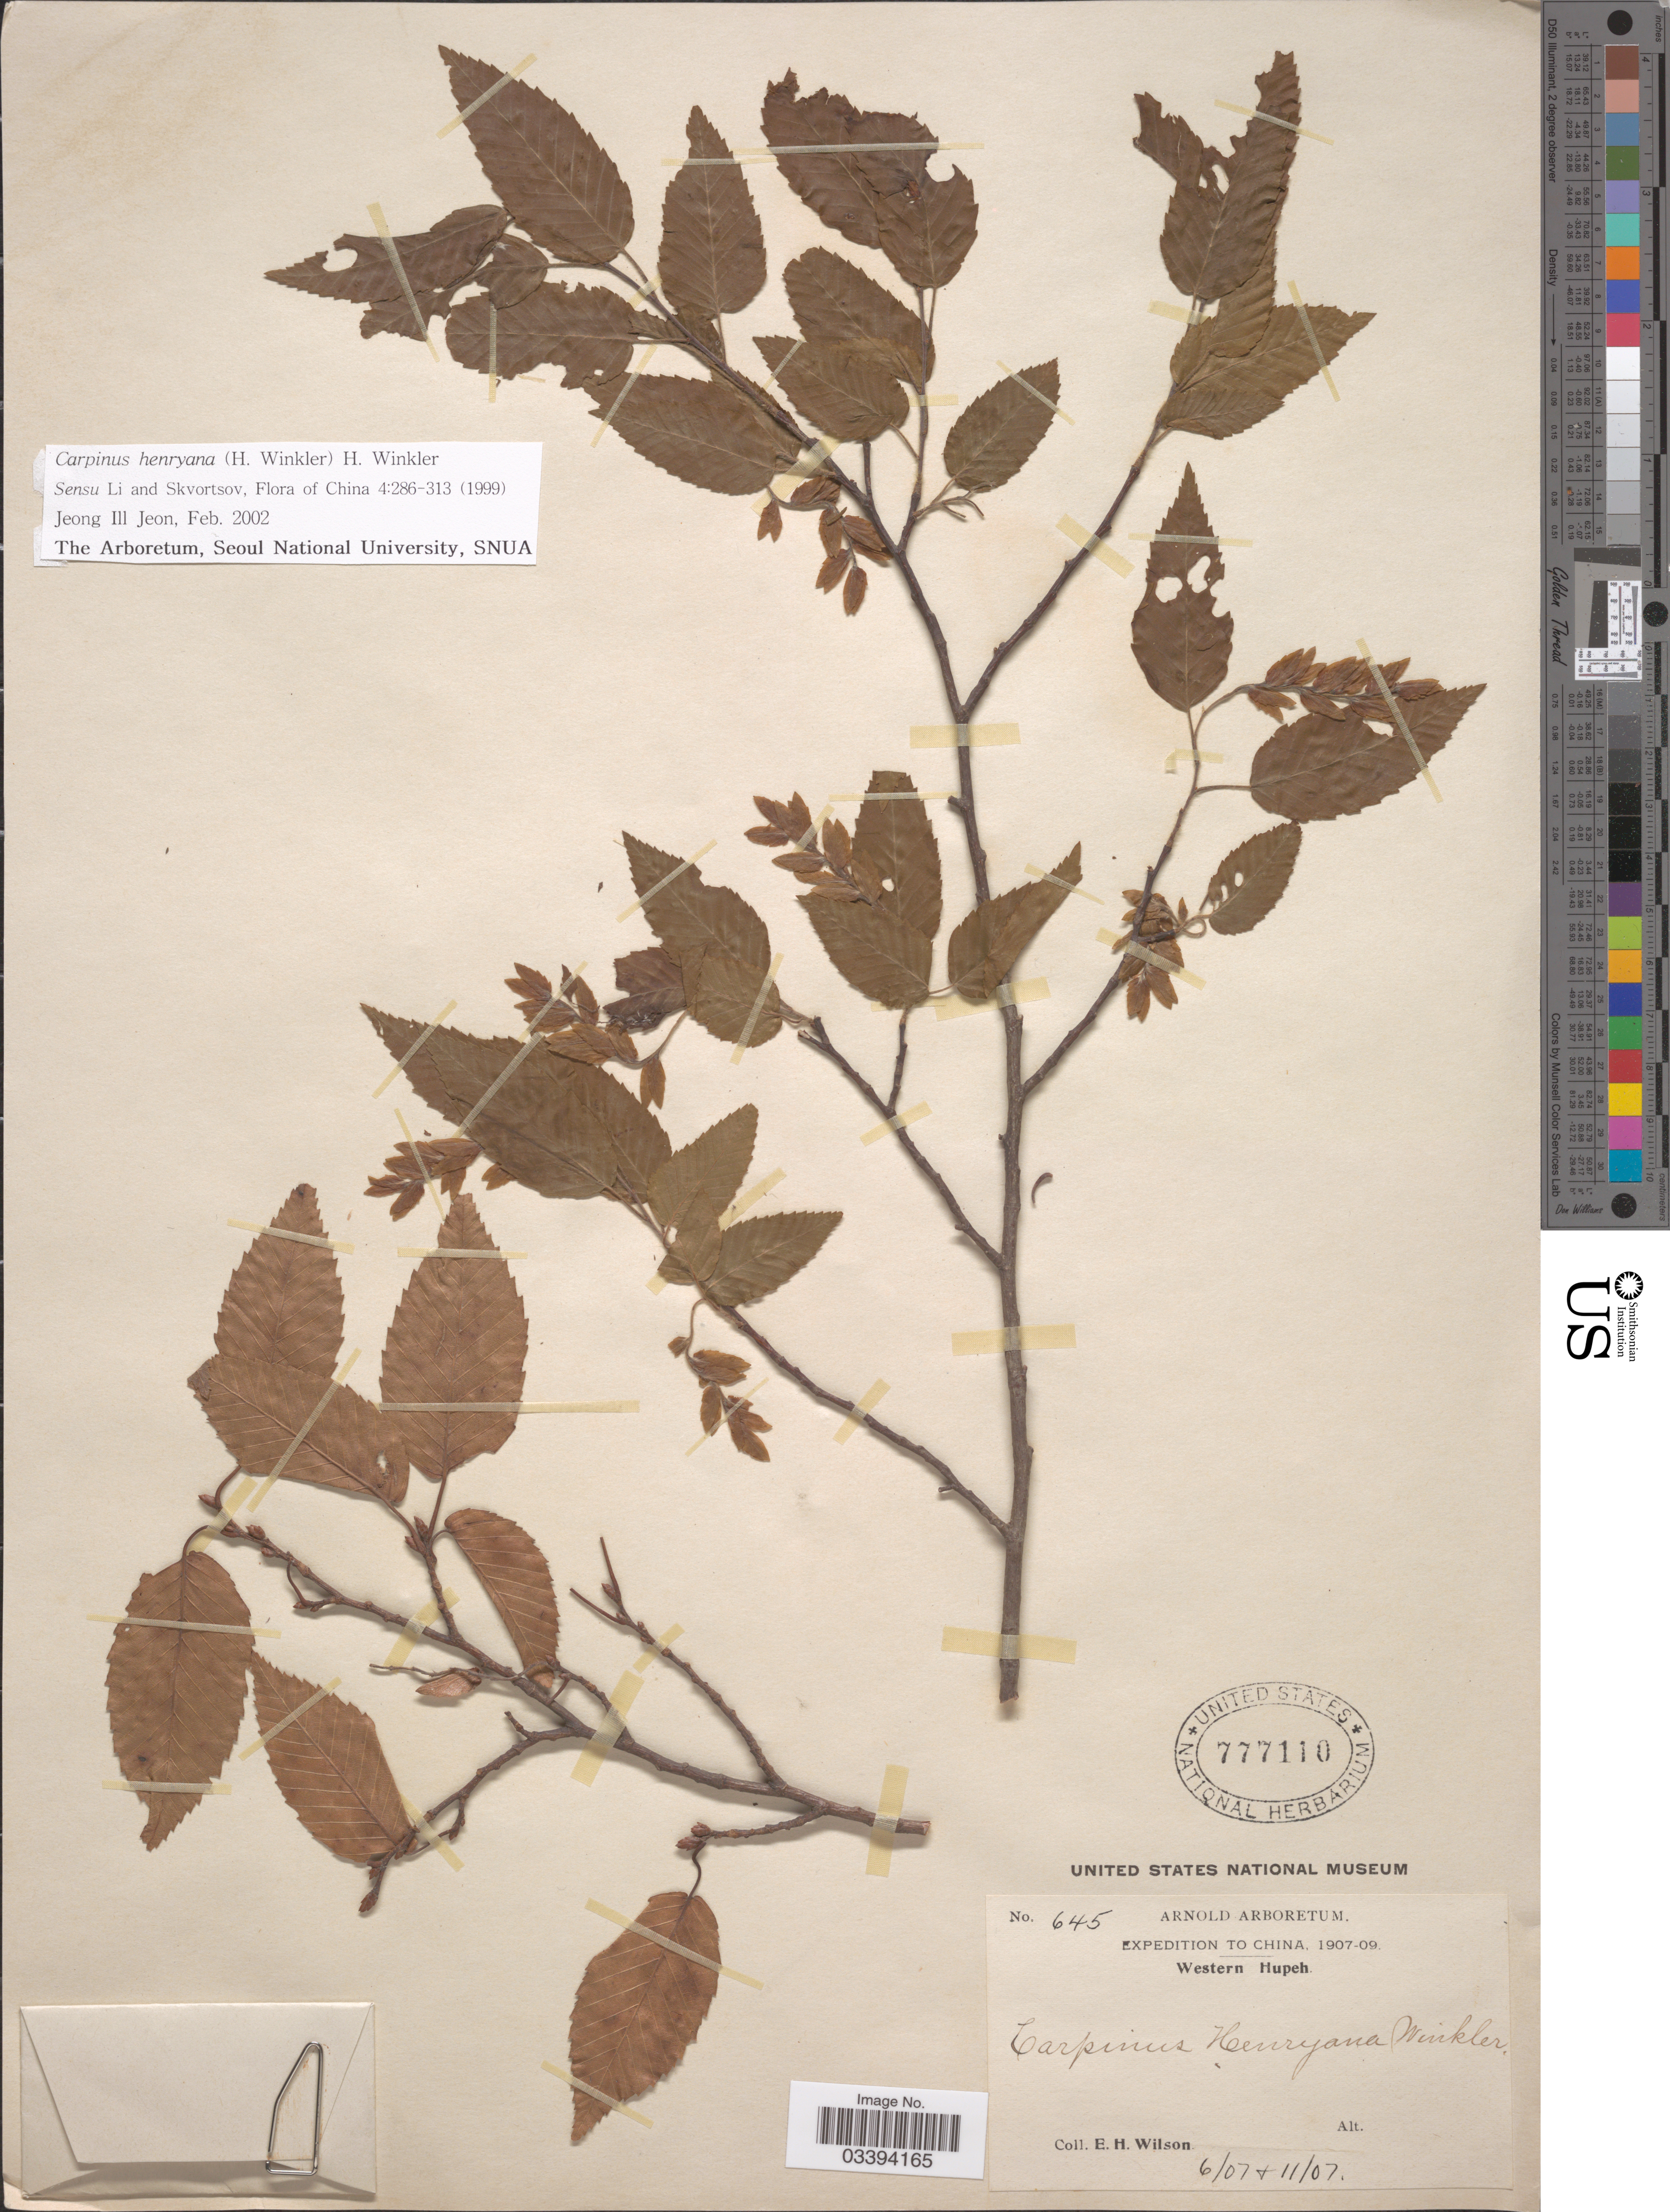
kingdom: Plantae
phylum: Tracheophyta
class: Magnoliopsida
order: Fagales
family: Betulaceae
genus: Carpinus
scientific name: Carpinus henryana var. henryana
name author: (H.J.P. Winkl.) H.J.P. Winkl.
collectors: E. Wilson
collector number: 645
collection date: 1907-06/1907-11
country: China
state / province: Hubei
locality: Western Hupeh.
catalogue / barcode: US 777110